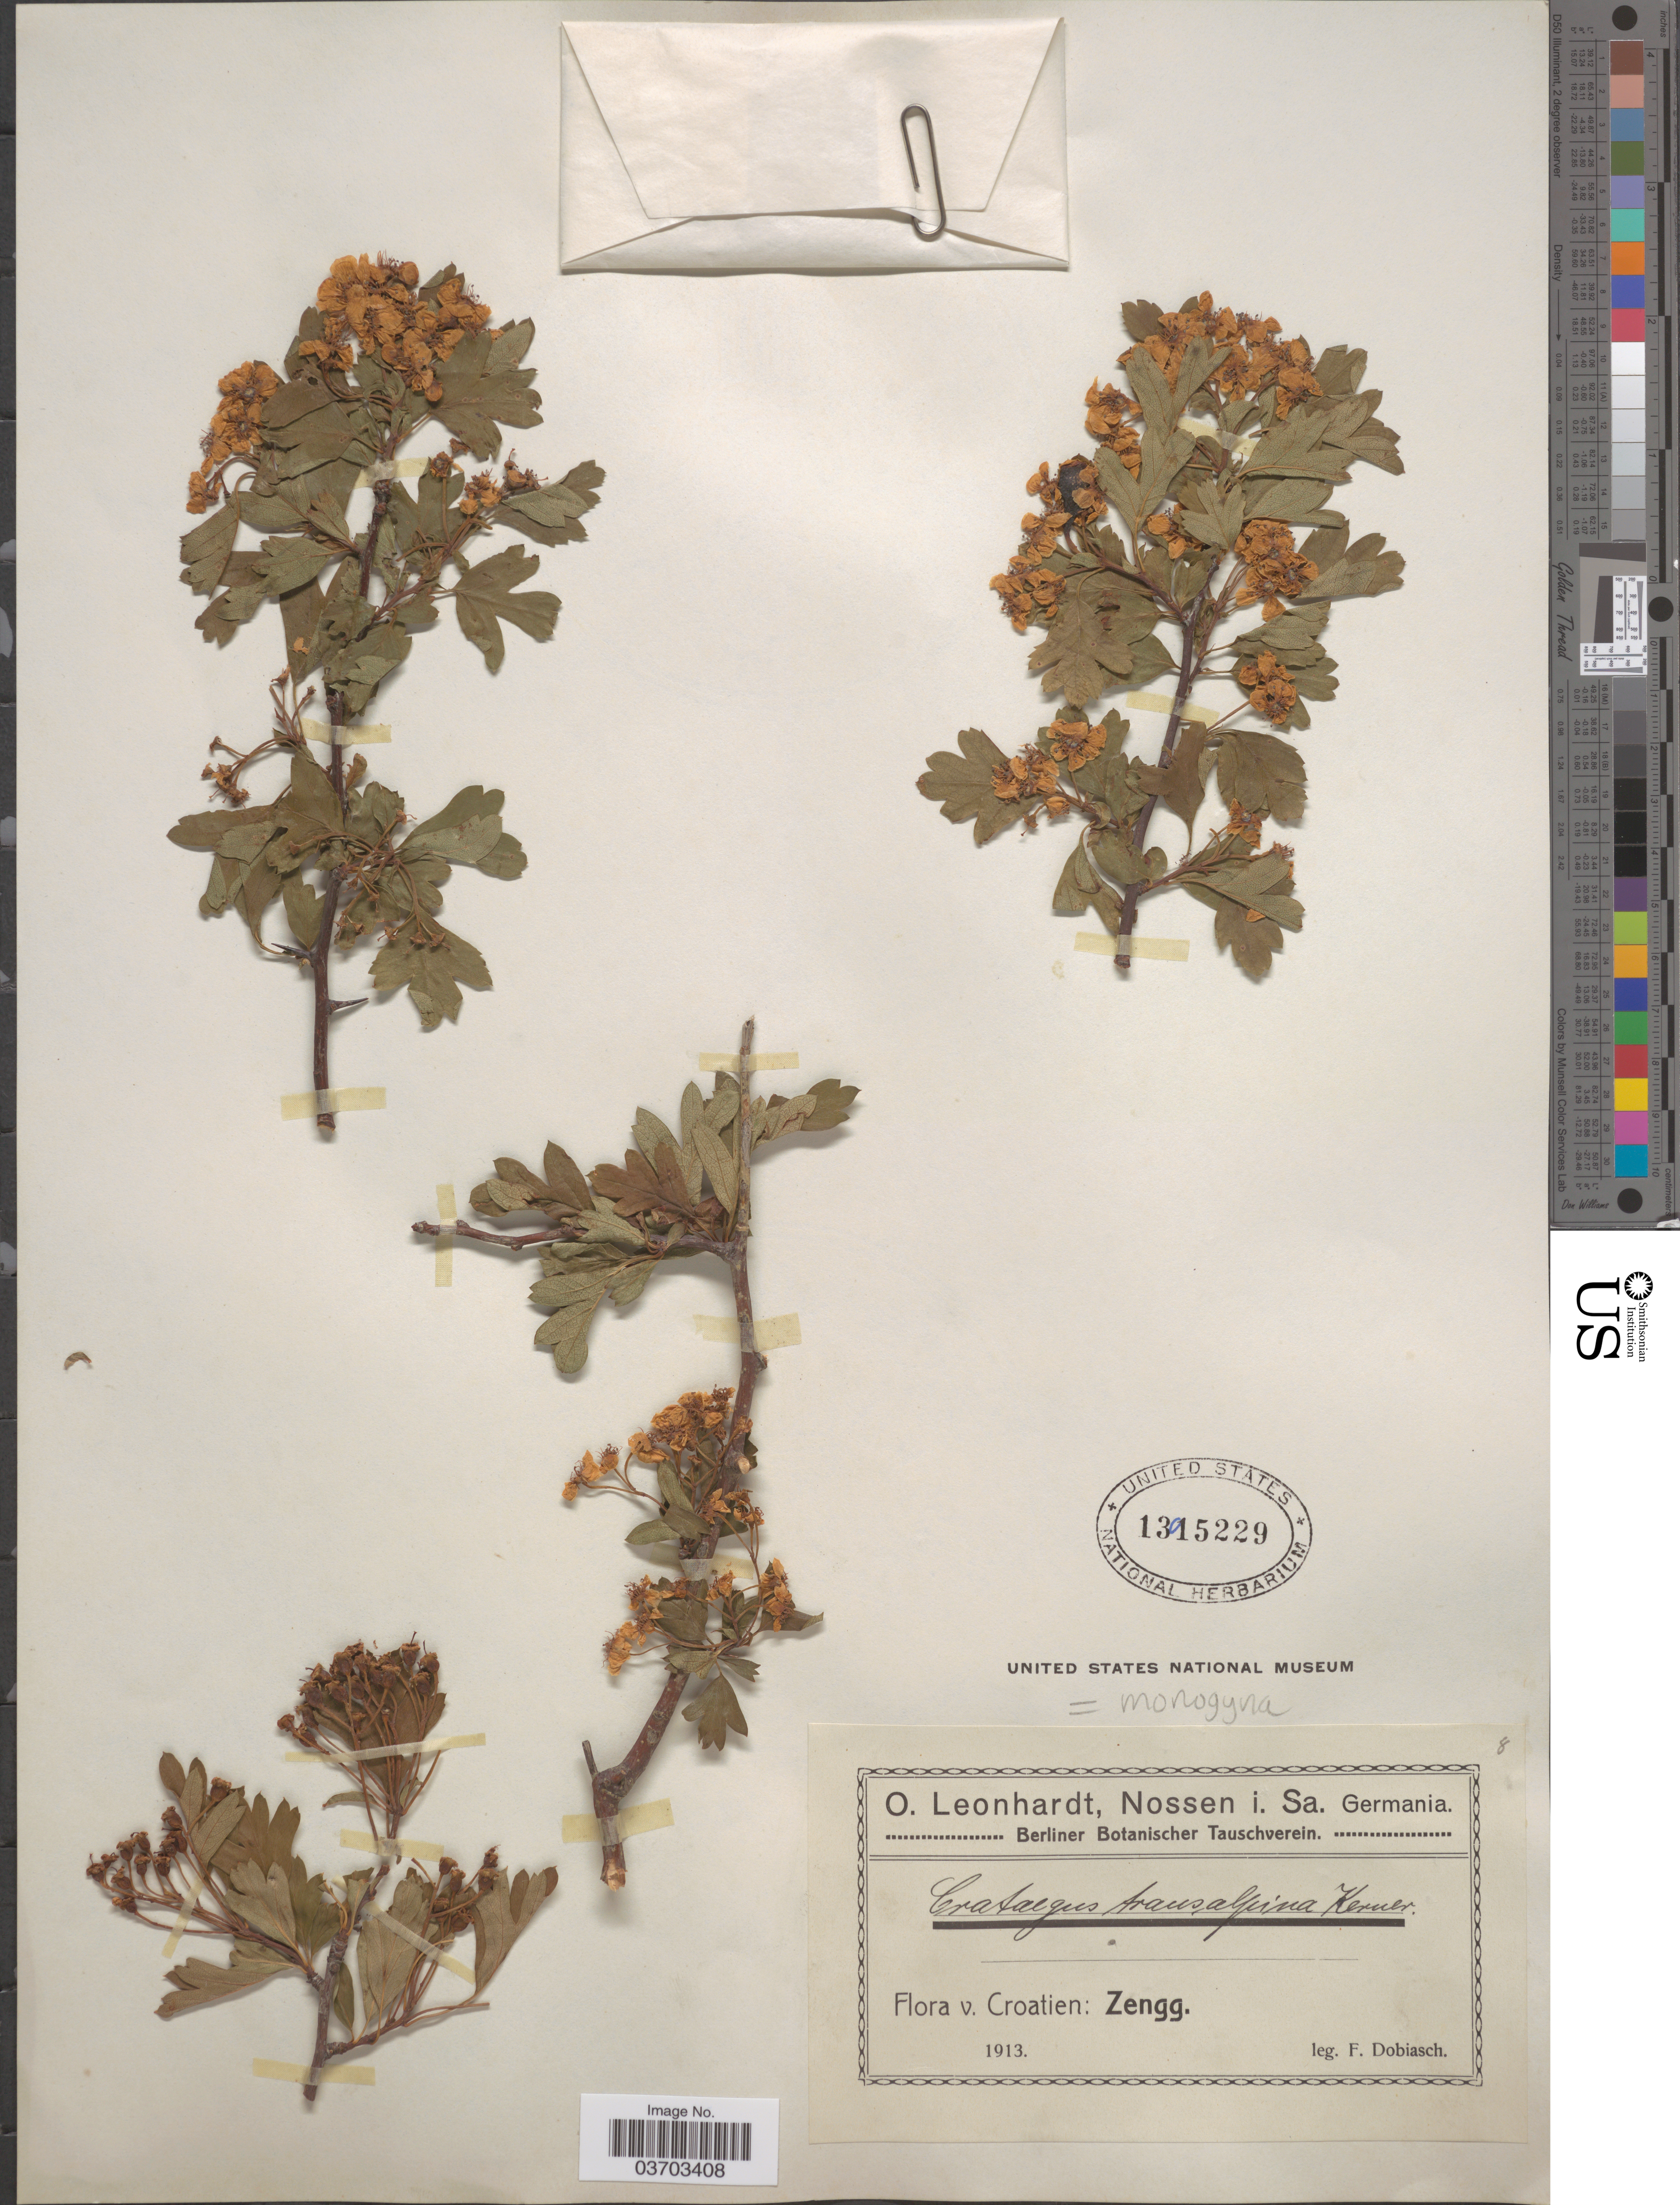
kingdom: Plantae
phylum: Tracheophyta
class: Magnoliopsida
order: Rosales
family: Rosaceae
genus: Crataegus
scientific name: Crataegus monogyna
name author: Lindin.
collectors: F. Dobiasch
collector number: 8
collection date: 1913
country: Croatia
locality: Zengg.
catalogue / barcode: US 1395229